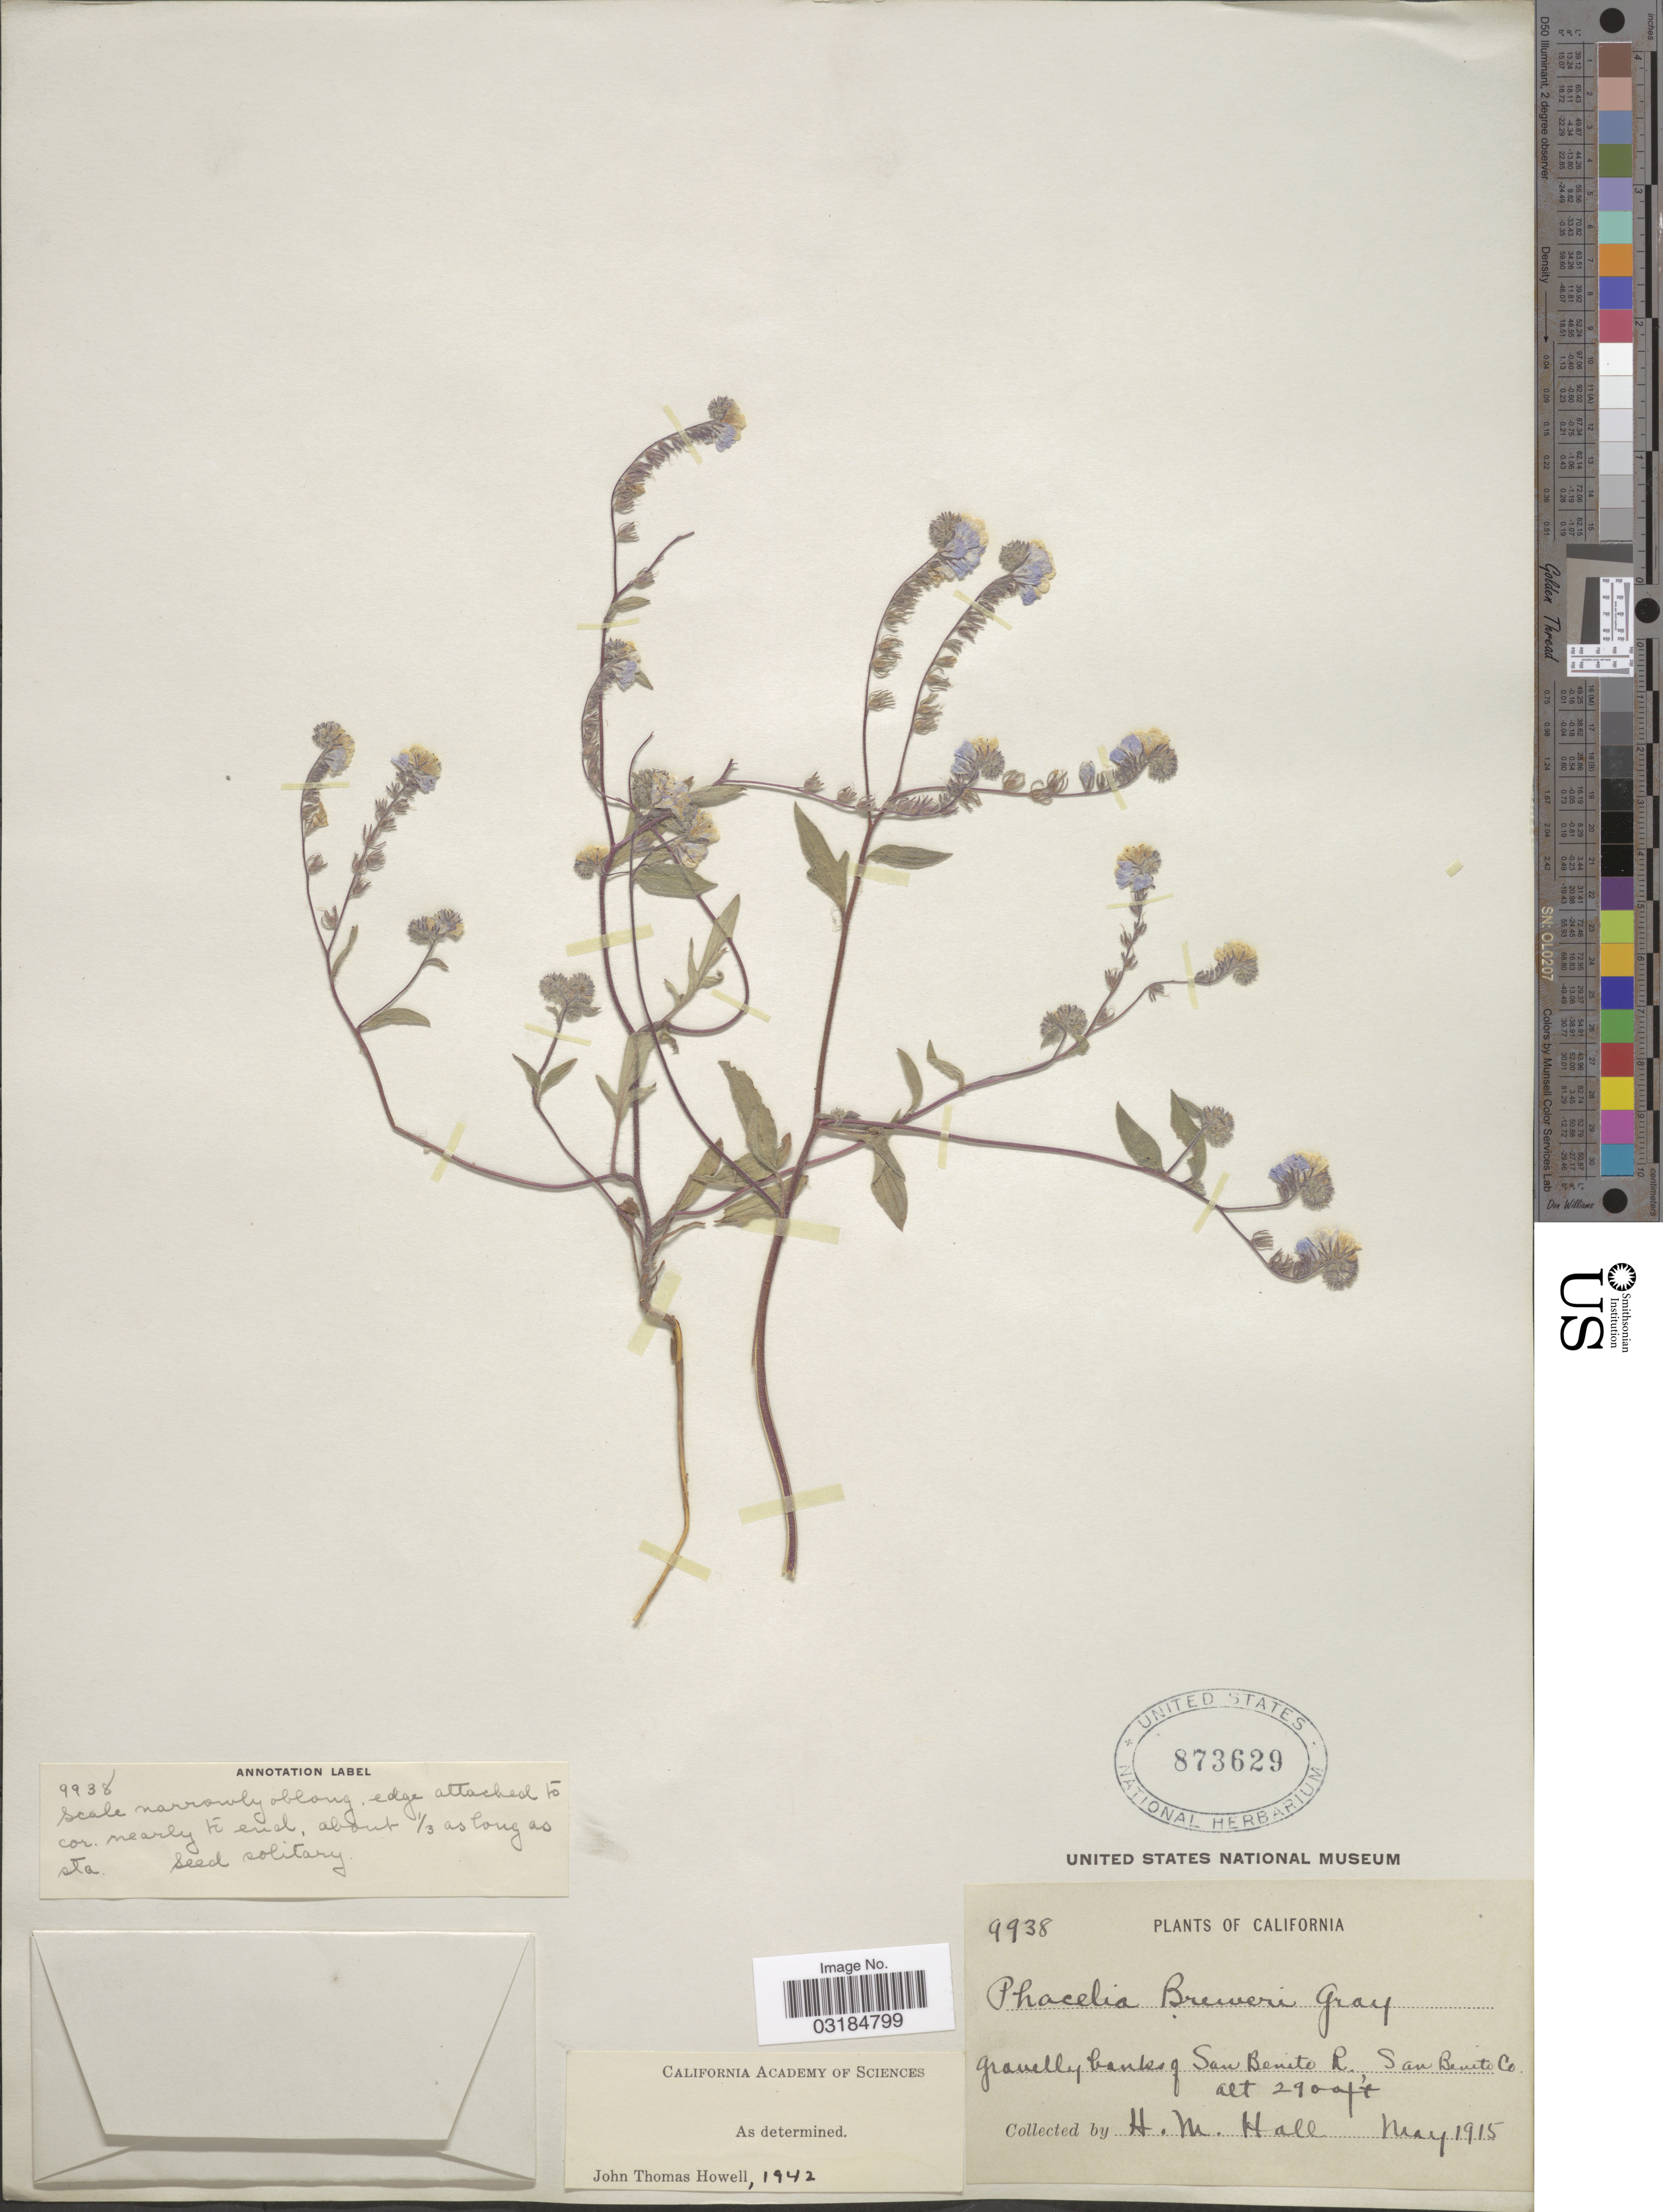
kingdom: Plantae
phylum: Tracheophyta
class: Magnoliopsida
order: Boraginales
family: Hydrophyllaceae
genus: Phacelia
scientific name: Phacelia breweri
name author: A. Gray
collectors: H. M. Hall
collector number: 9938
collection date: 1915-05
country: United States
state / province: California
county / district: San Benito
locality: Gravelly, banks of San Benito R., San Benito Co.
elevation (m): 884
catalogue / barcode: US 873629